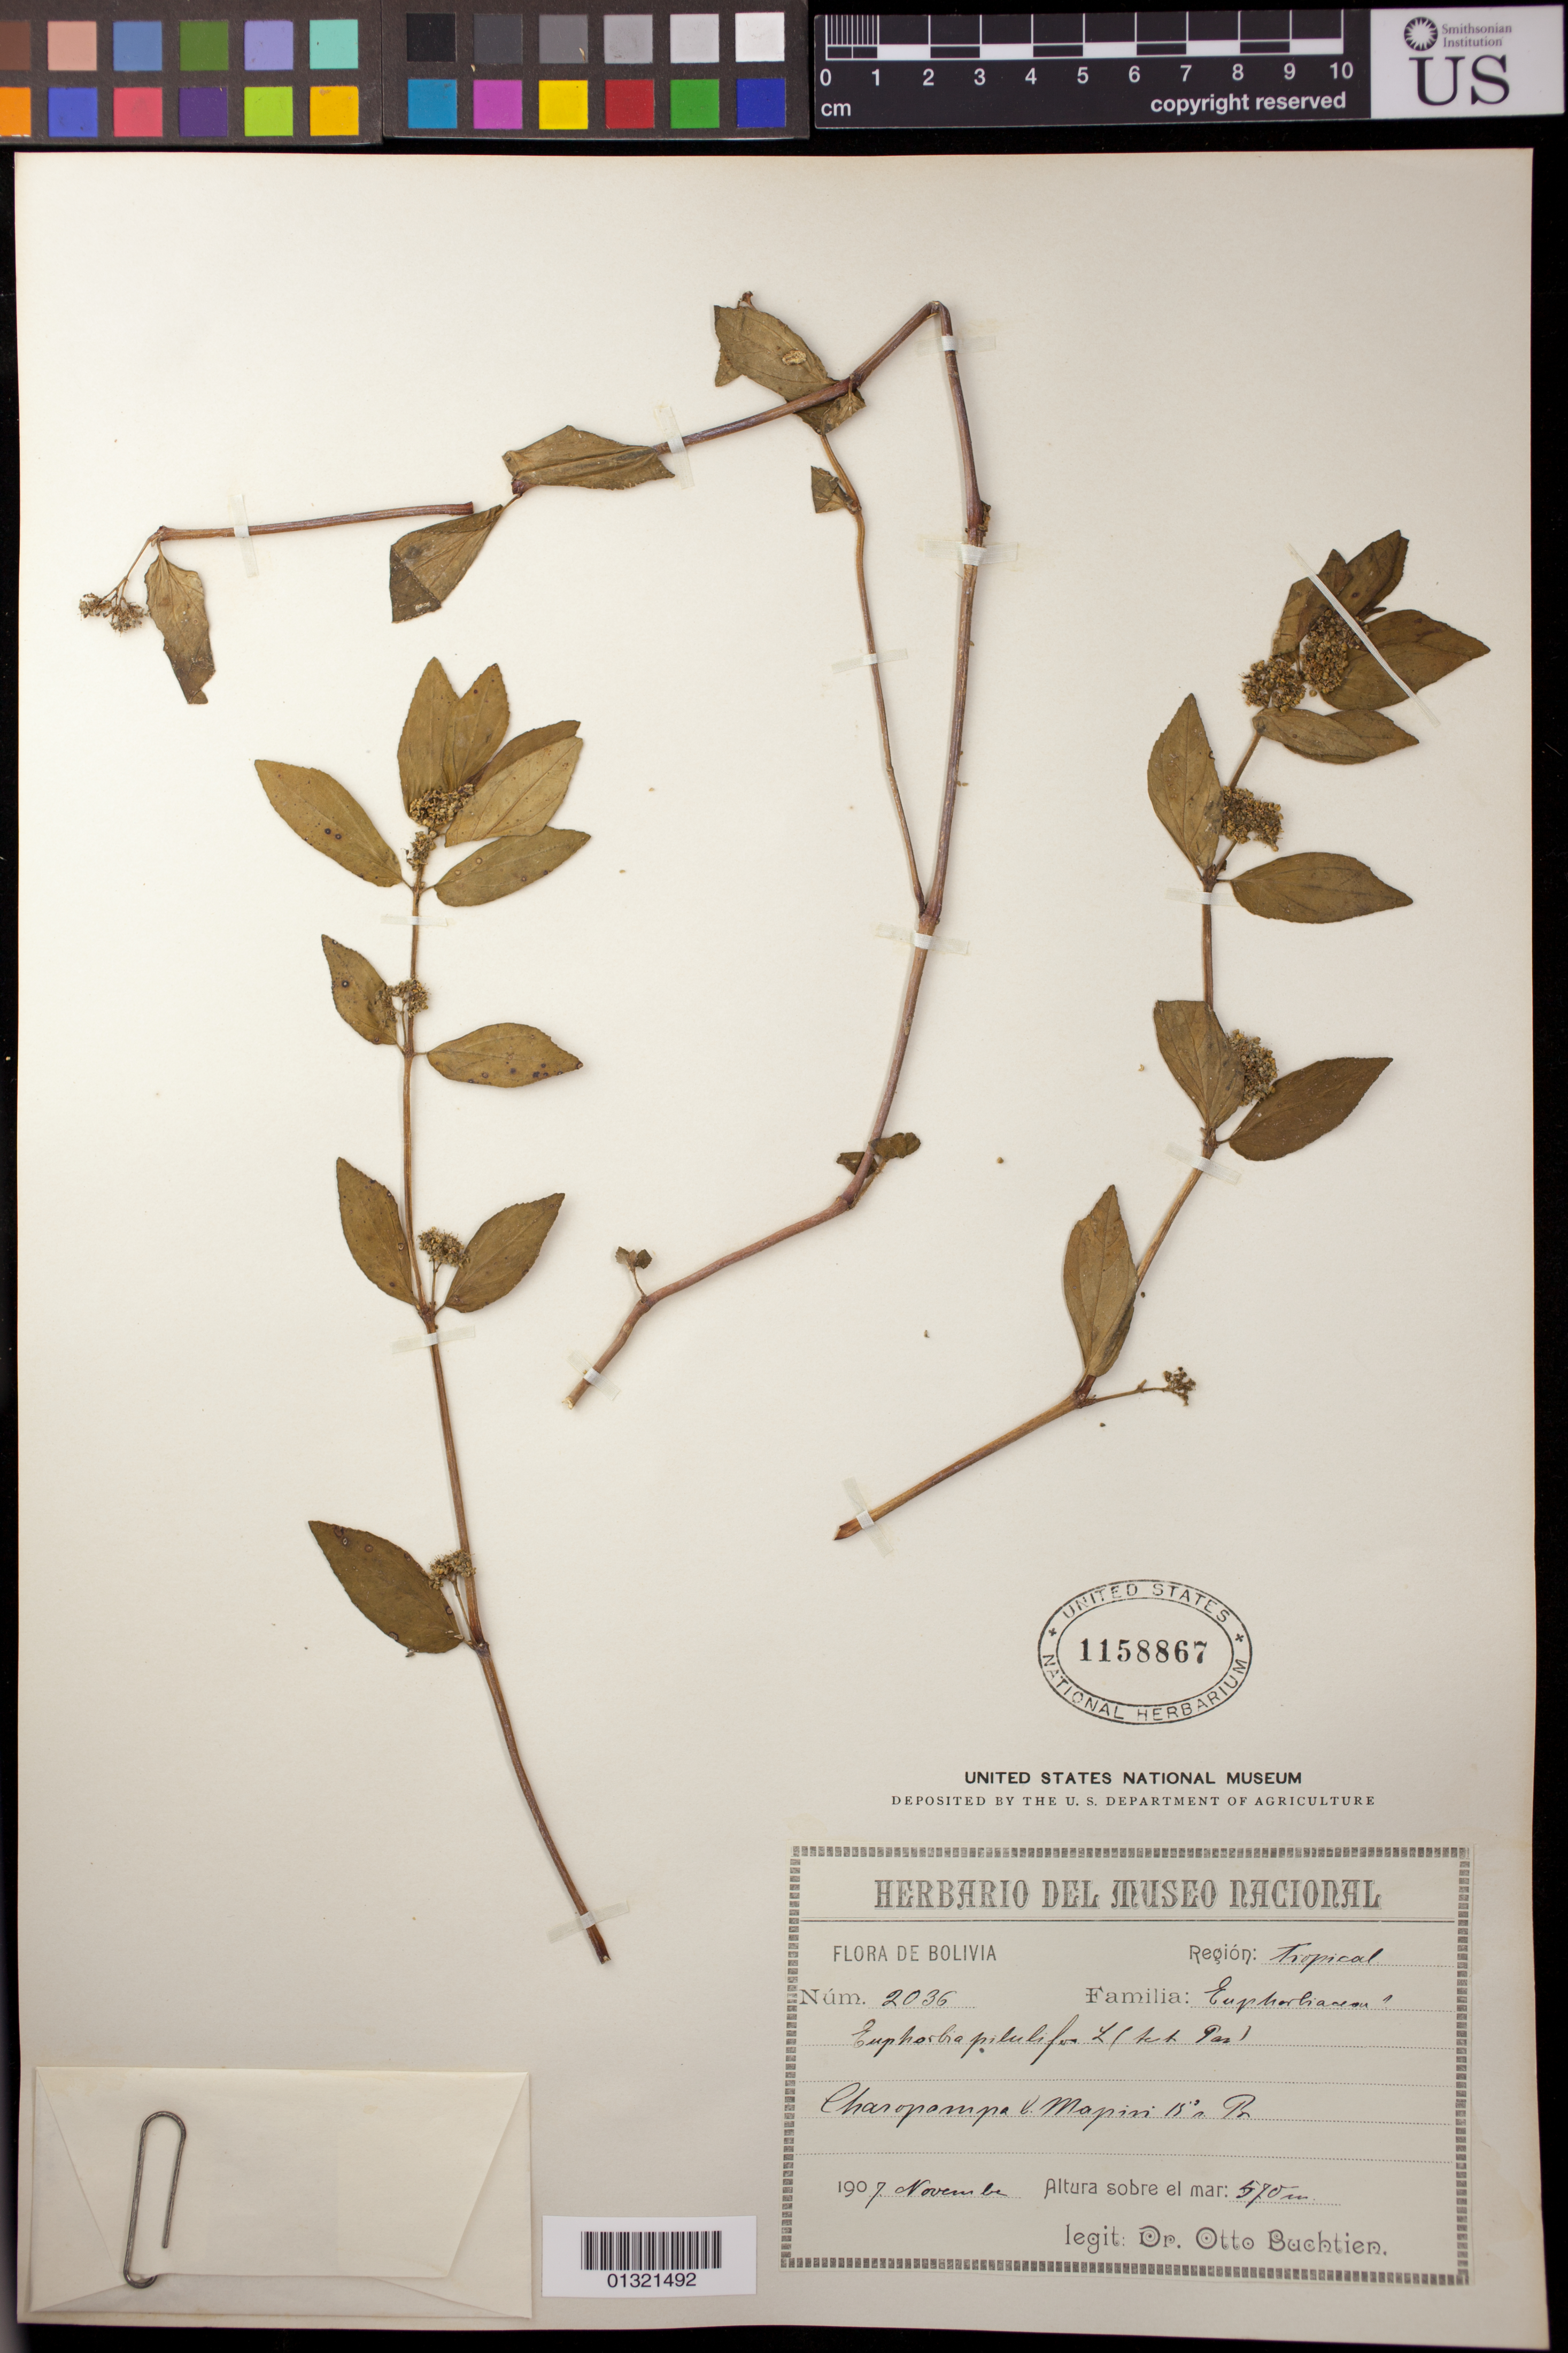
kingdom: Plantae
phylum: Tracheophyta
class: Magnoliopsida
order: Malpighiales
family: Euphorbiaceae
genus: Euphorbia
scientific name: Euphorbia hirta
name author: L.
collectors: O. Buchtien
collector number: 2036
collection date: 1907-11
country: Bolivia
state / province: La Paz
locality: Charopampa e Mapiri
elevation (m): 570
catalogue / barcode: US 1158867